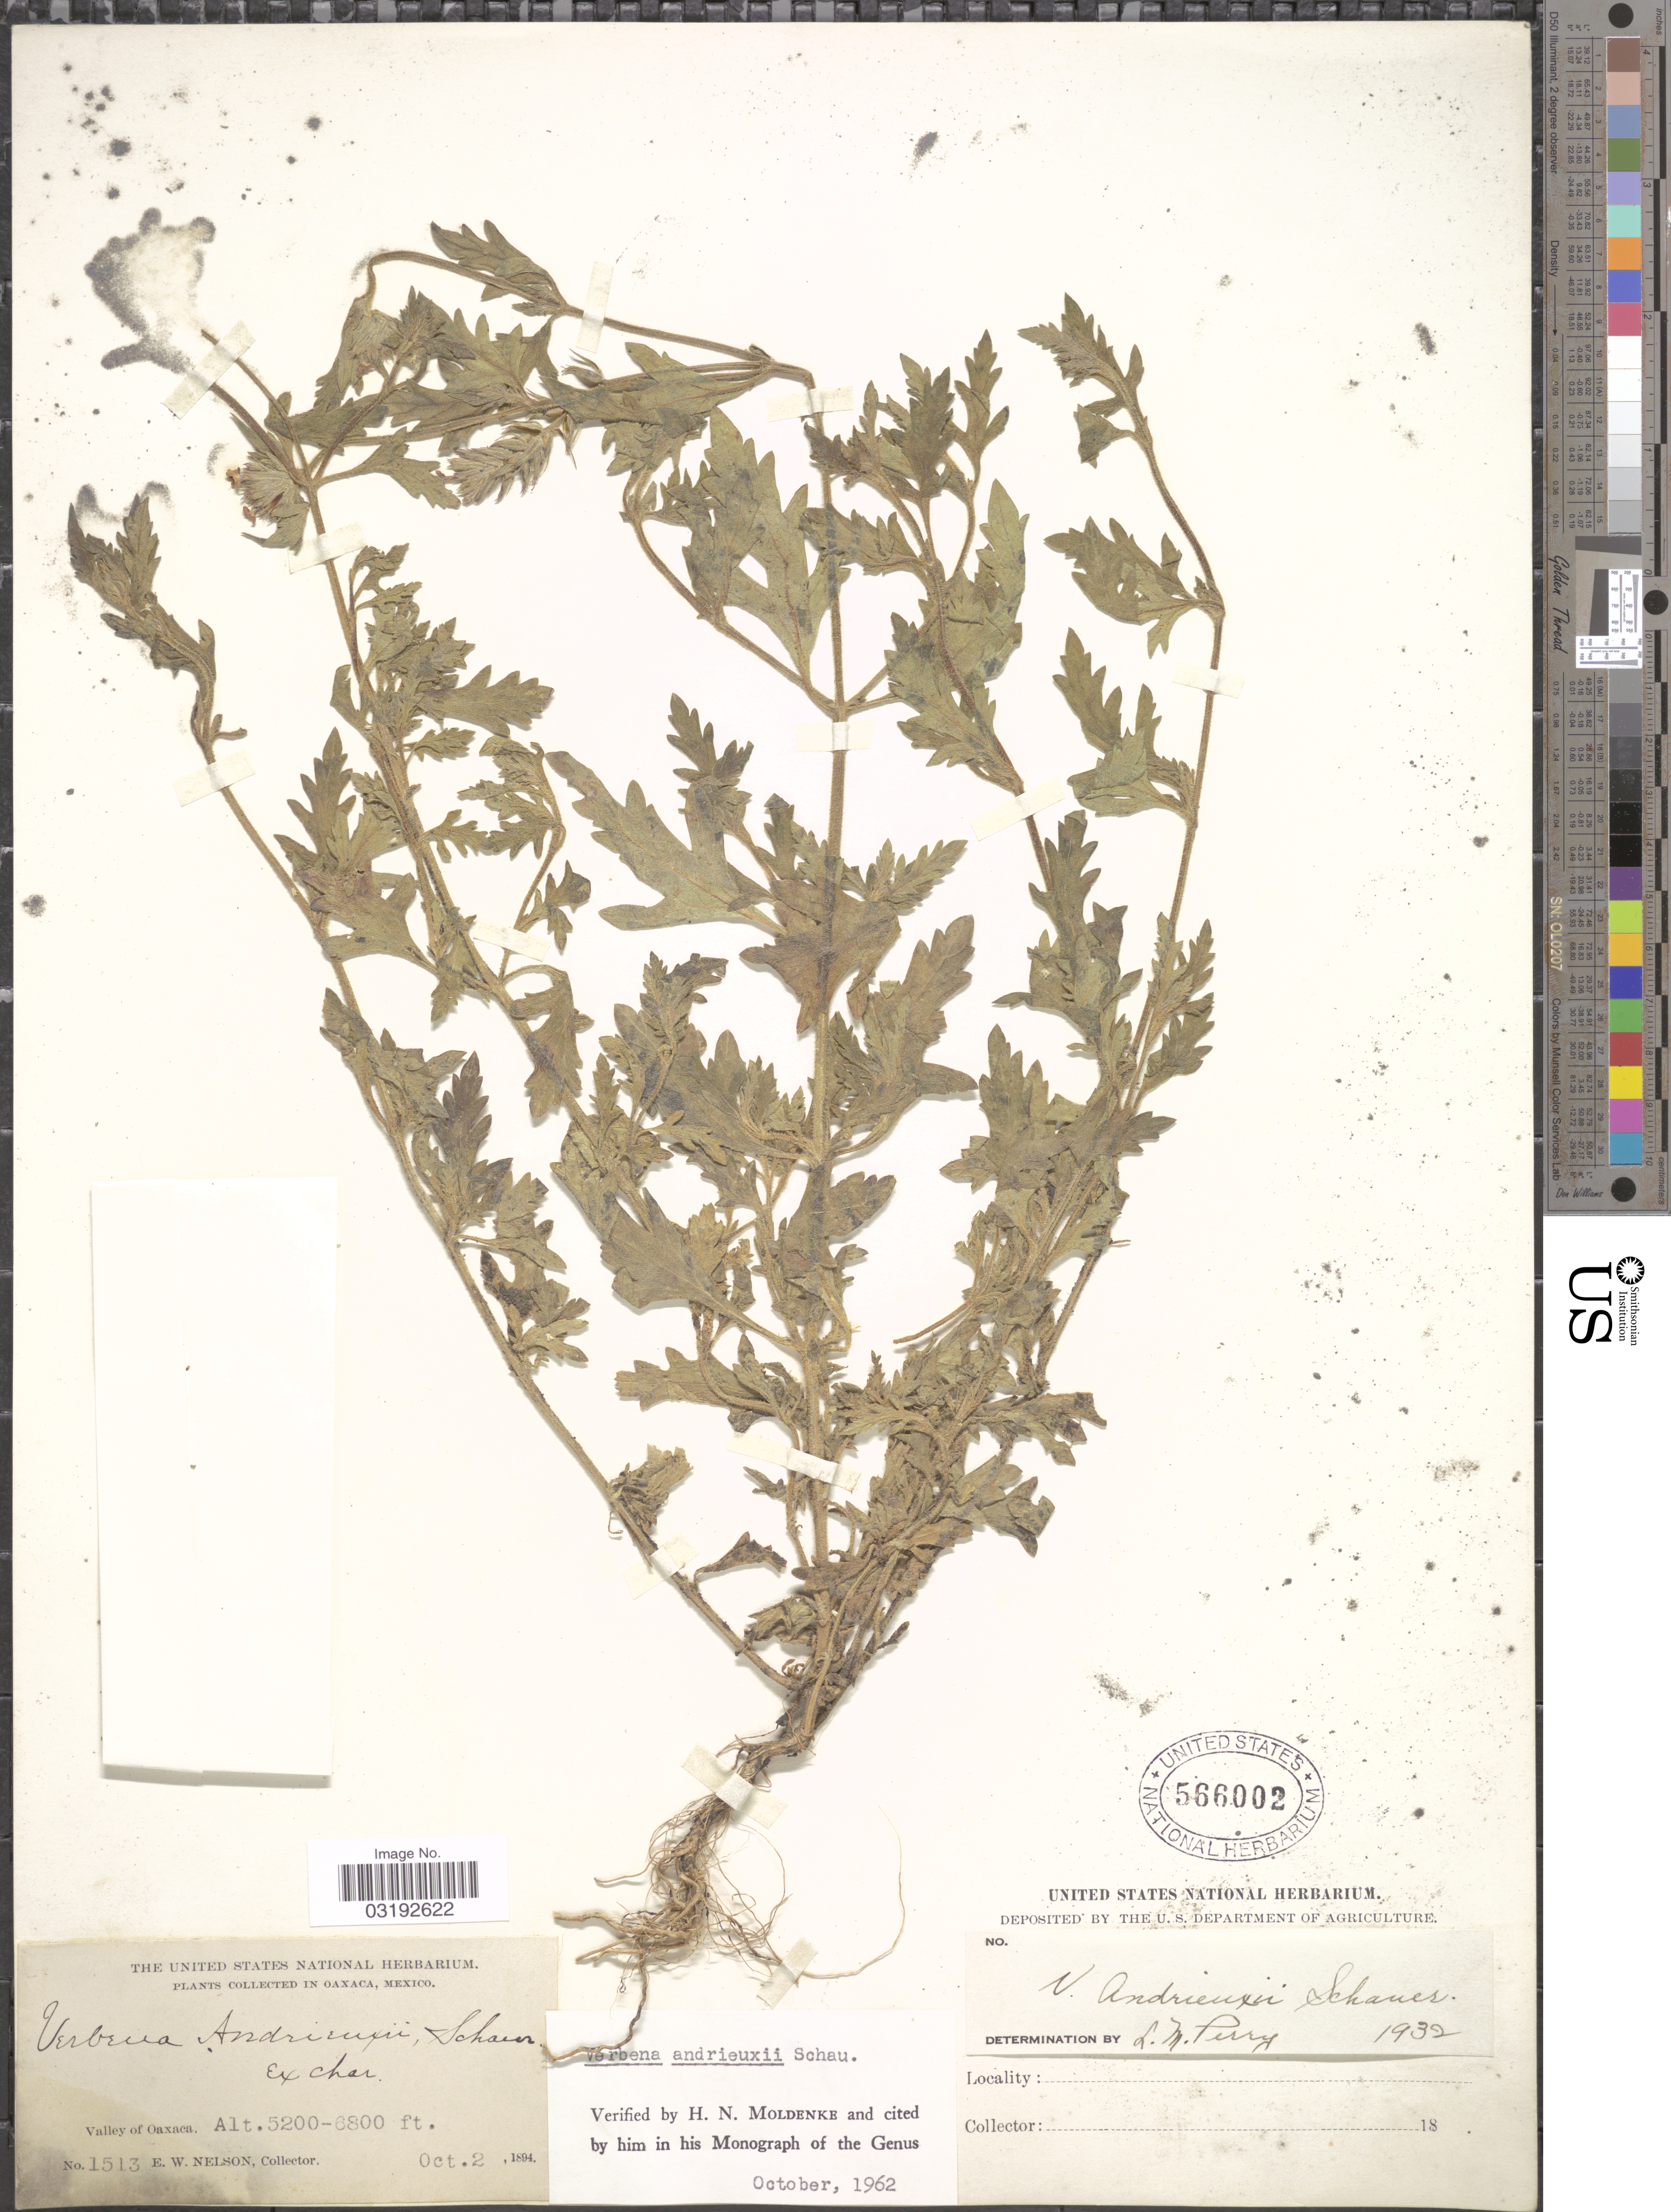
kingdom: Plantae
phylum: Tracheophyta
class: Magnoliopsida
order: Lamiales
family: Verbenaceae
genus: Verbena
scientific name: Verbena andrieuxii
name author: Schauer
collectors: E. W. Nelson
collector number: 1513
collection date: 1894-10-02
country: Mexico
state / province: Oaxaca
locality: Valley of Oaxaca.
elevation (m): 1585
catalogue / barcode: US 566002